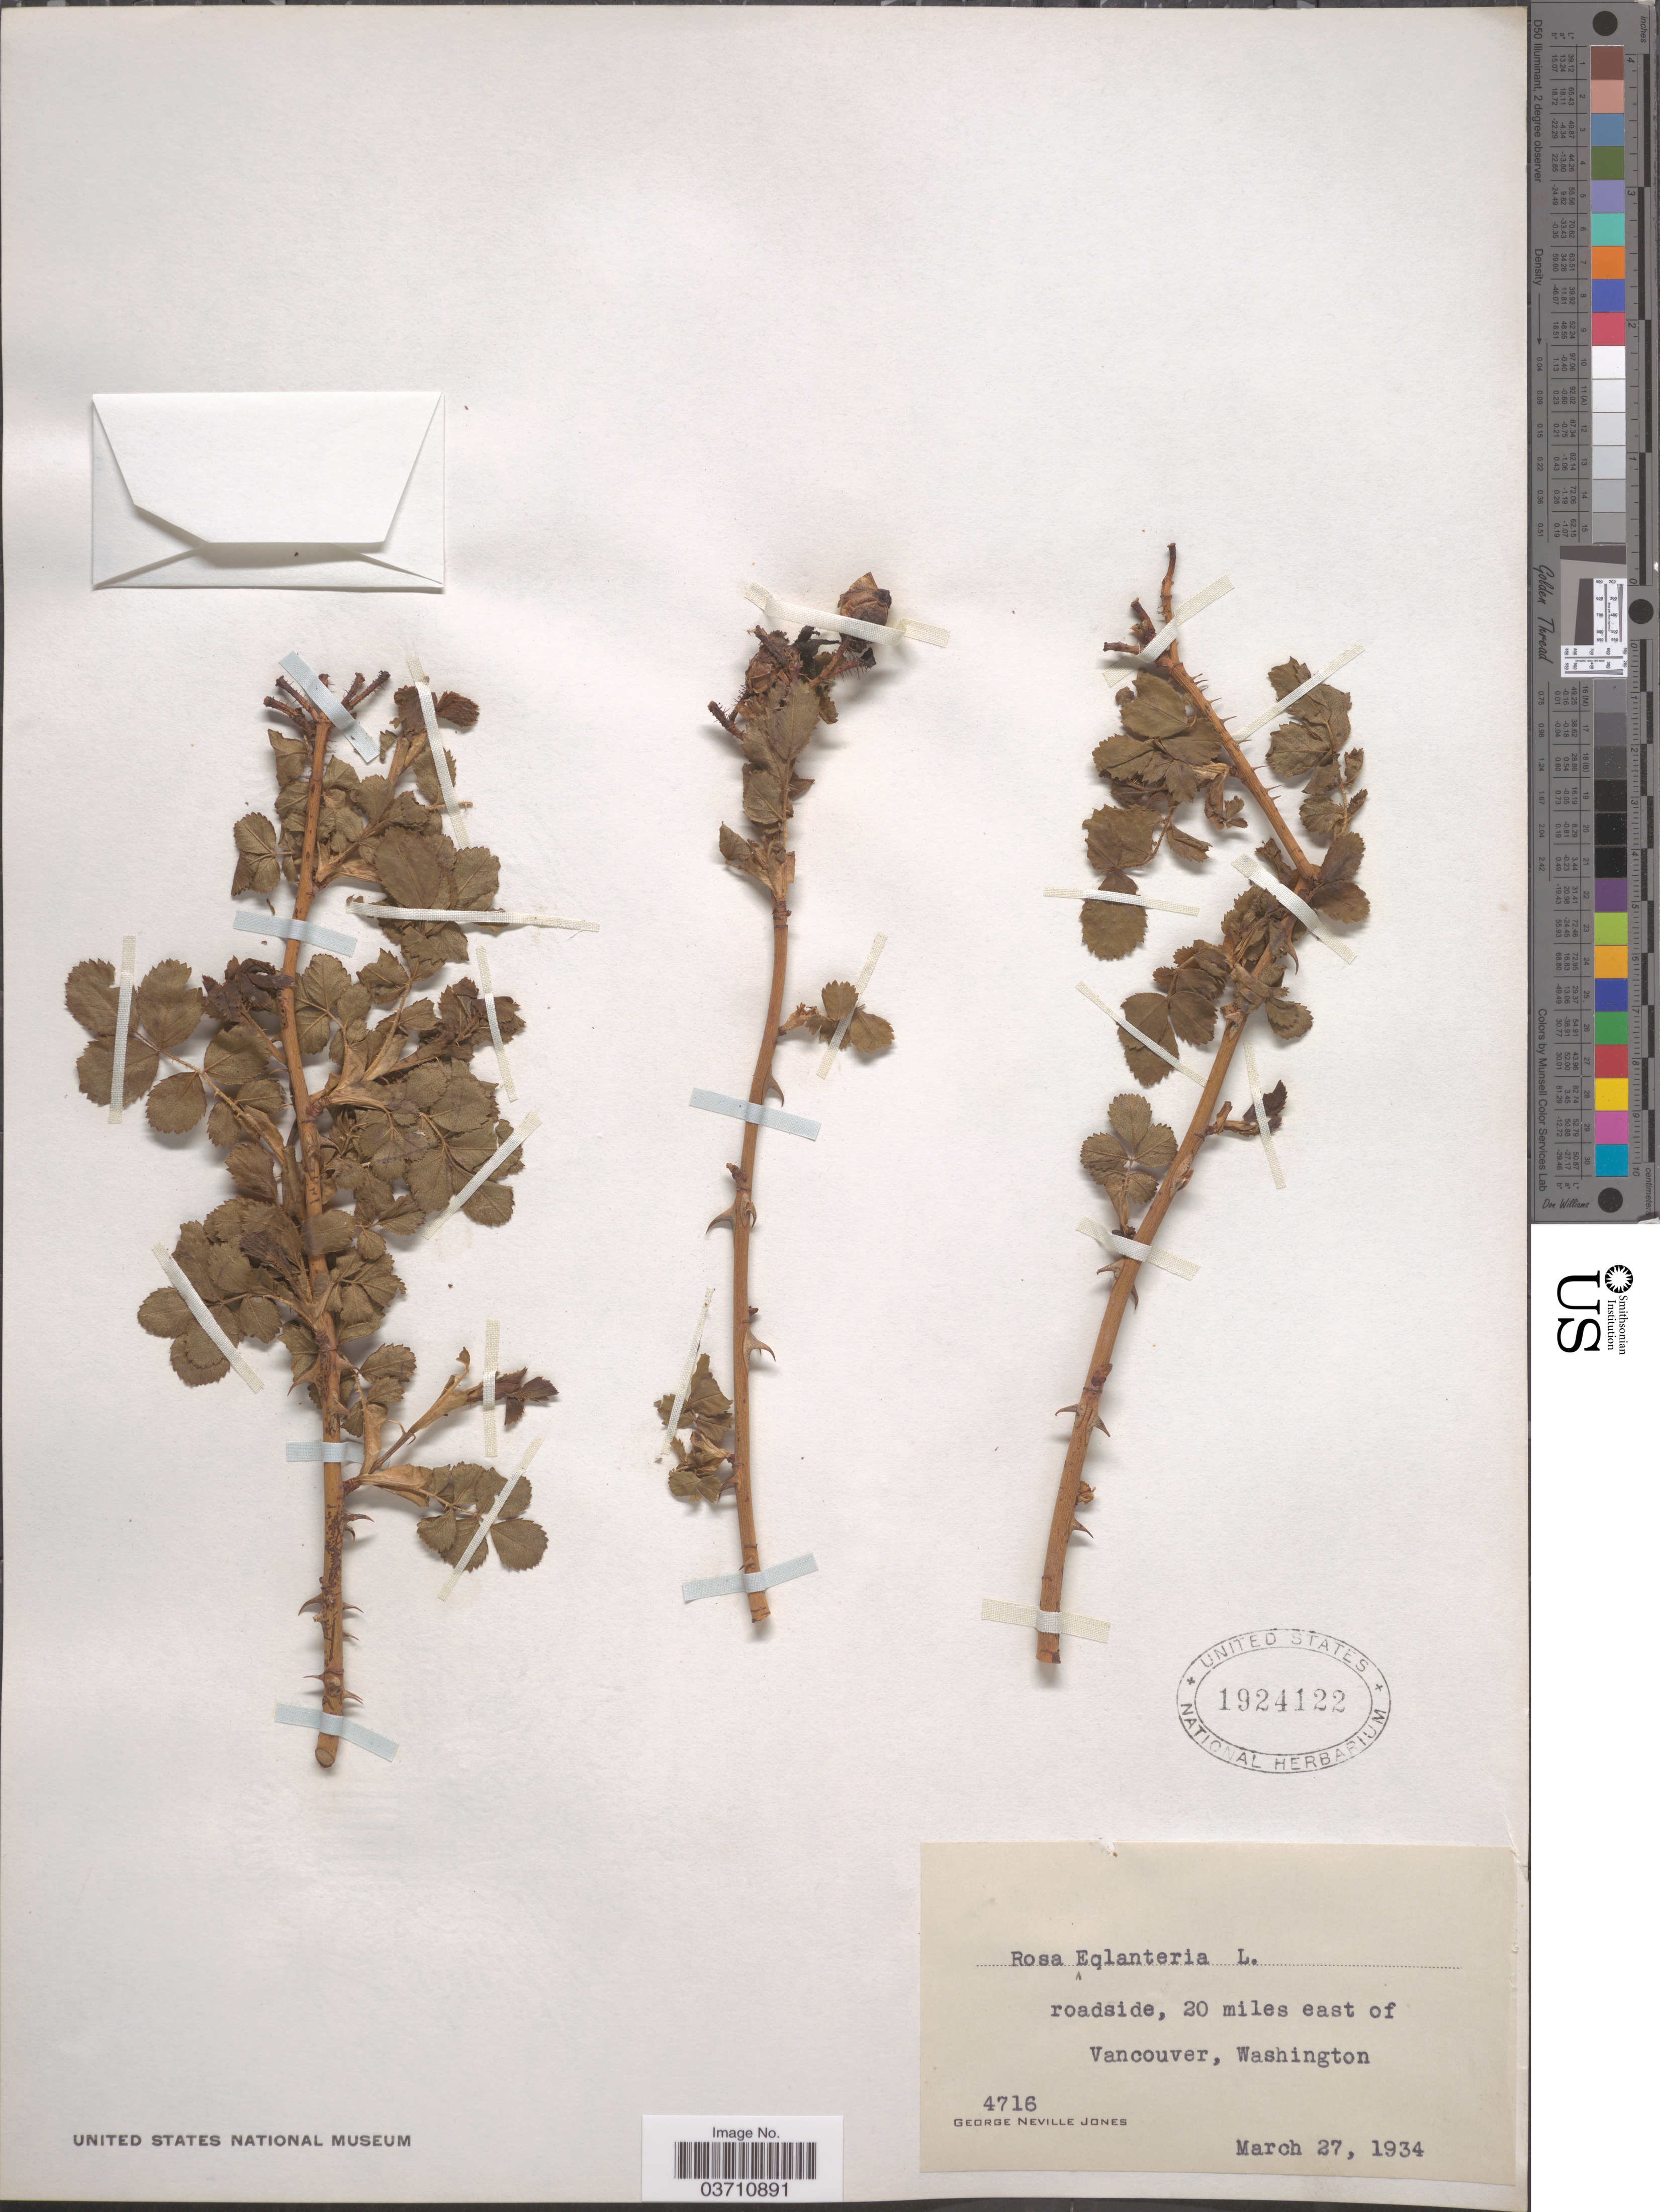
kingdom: Plantae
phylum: Tracheophyta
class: Magnoliopsida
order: Rosales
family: Rosaceae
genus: Rosa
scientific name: Rosa eglanteria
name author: L.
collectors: G. N. Jones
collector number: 4716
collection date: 1934-03-27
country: United States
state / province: Washington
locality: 20 miles east of Vancouver.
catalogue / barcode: US 1924122